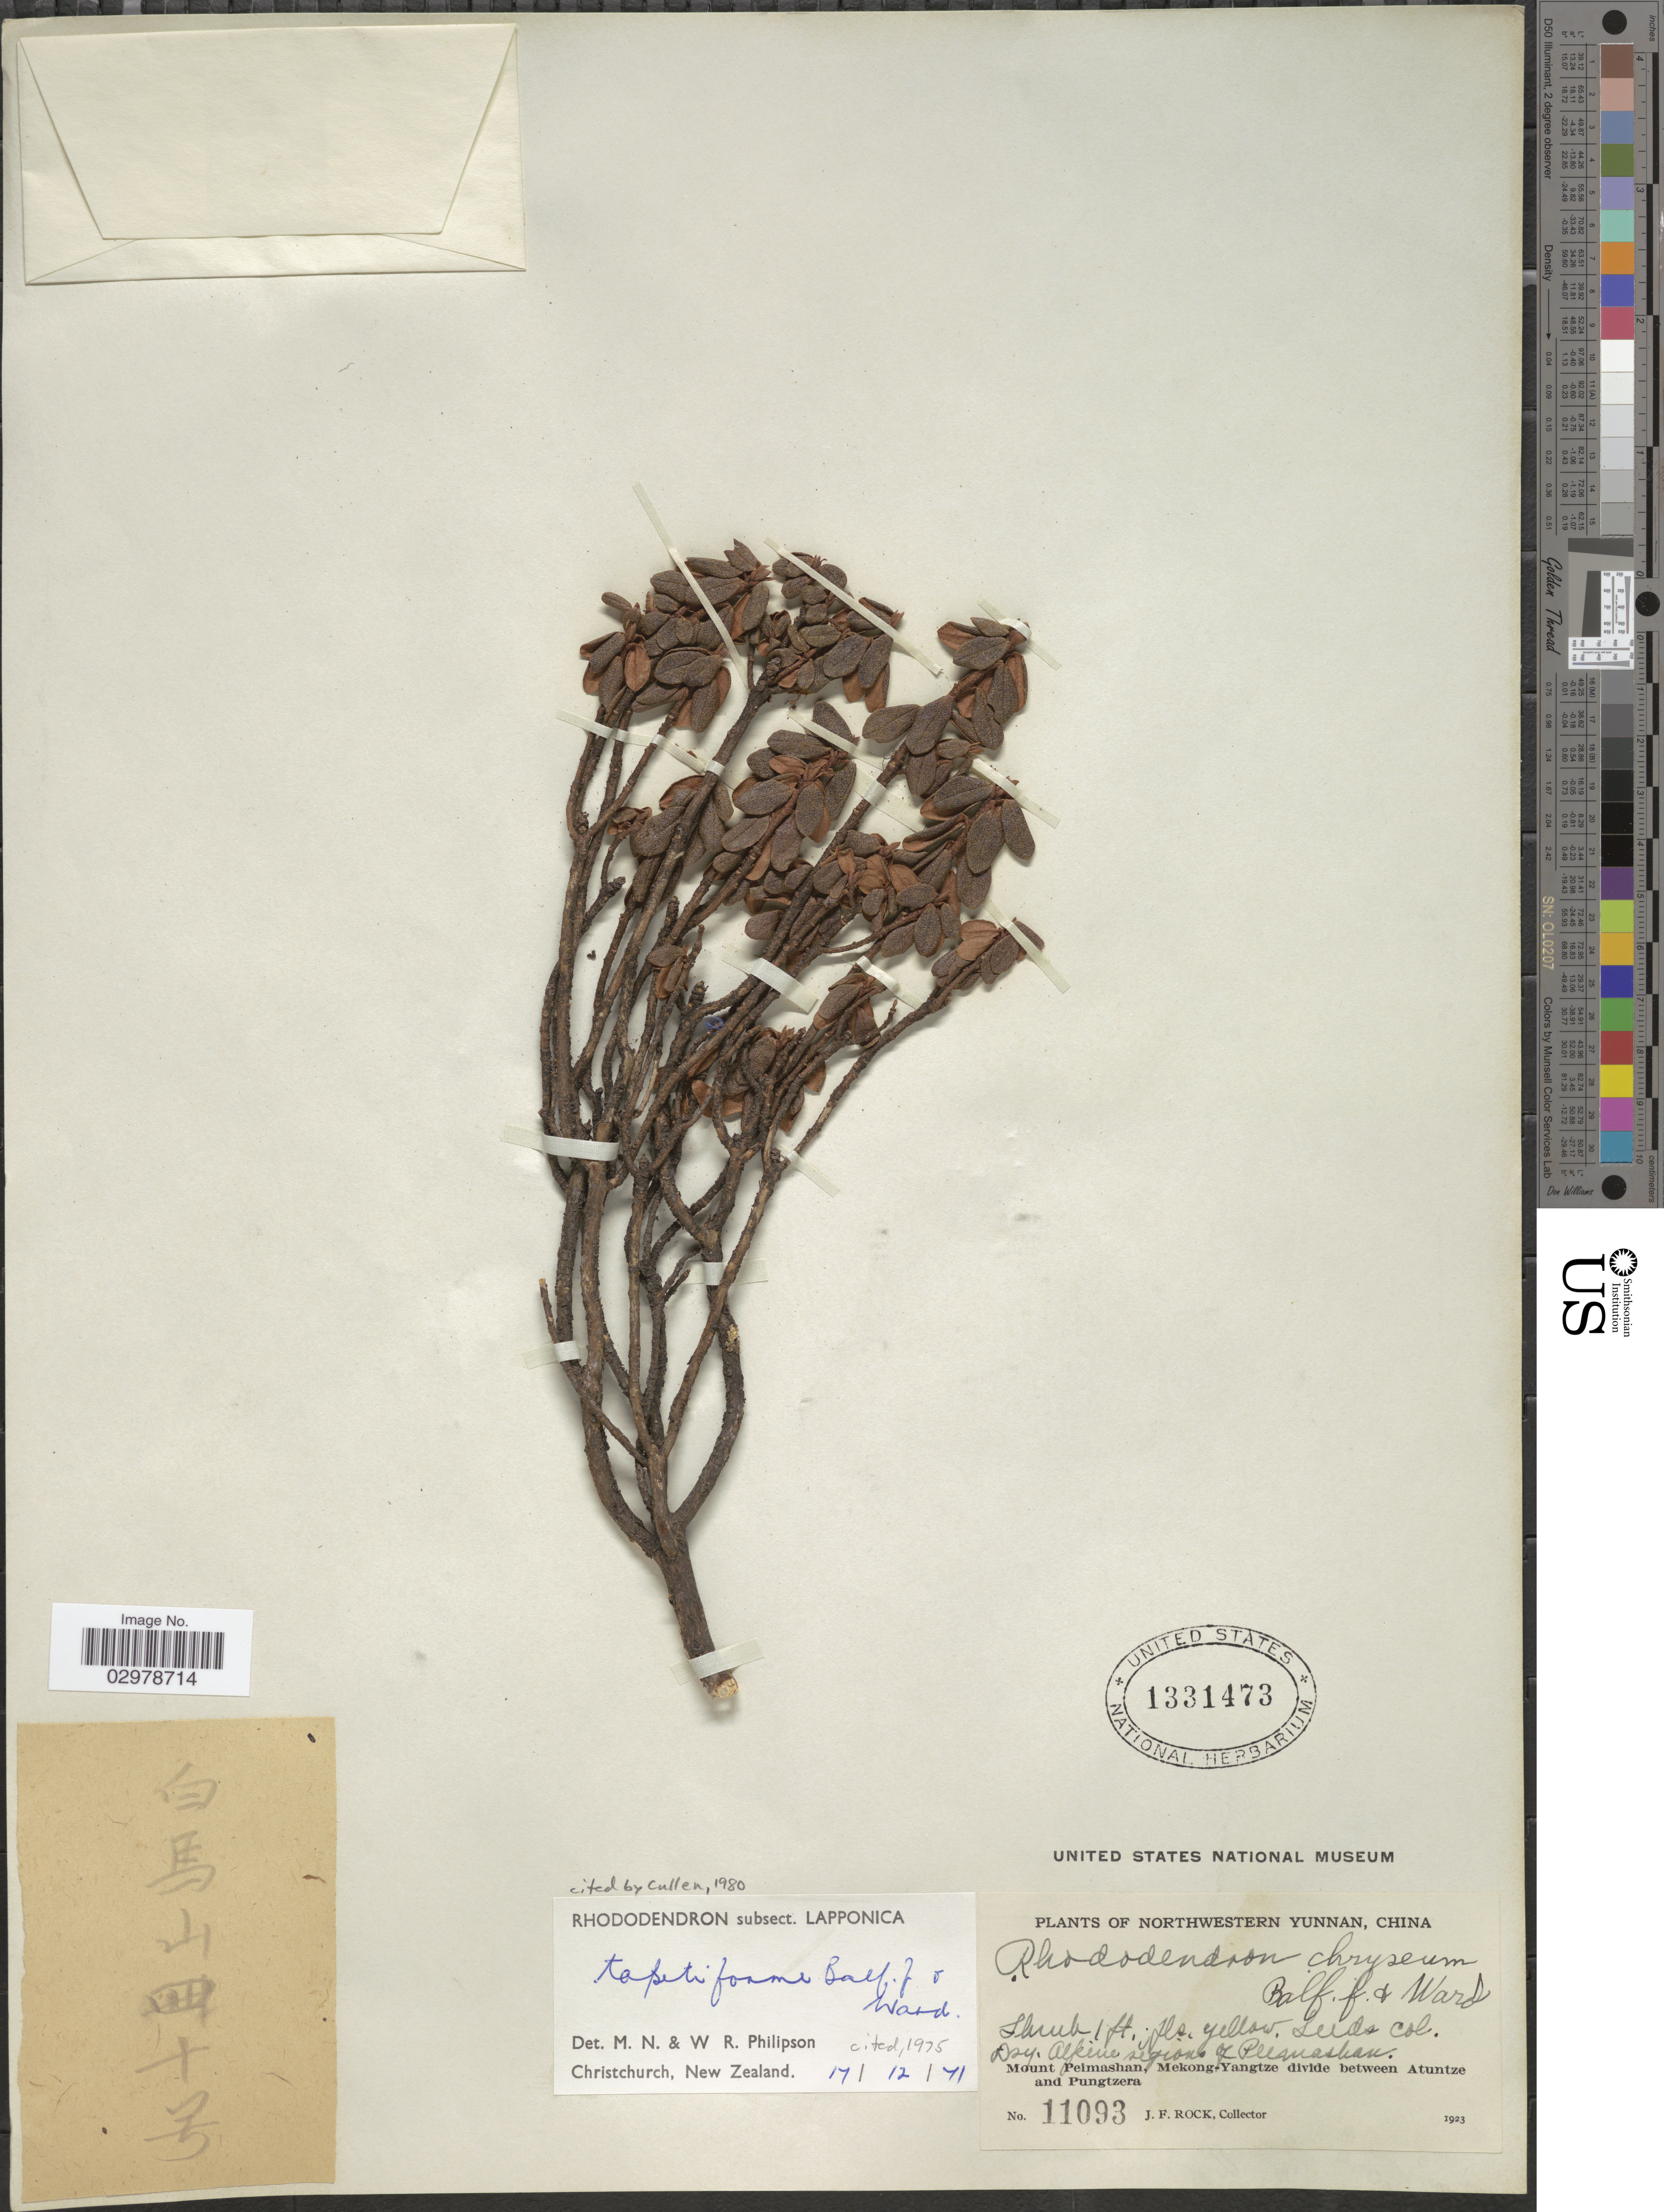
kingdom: Plantae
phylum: Tracheophyta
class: Magnoliopsida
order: Ericales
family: Ericaceae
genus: Rhododendron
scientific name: Rhododendron tapetiforme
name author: Balf. f. & Kingdon-Ward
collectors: J. Rock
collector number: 11093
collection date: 1923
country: China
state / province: Yunnan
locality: Northwestern Yunnan. Alpine regions of Peimashan. Mount Peimashan, Mekong-Yangtze divide between Atuntze and Pungtzera.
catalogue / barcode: US 1331473